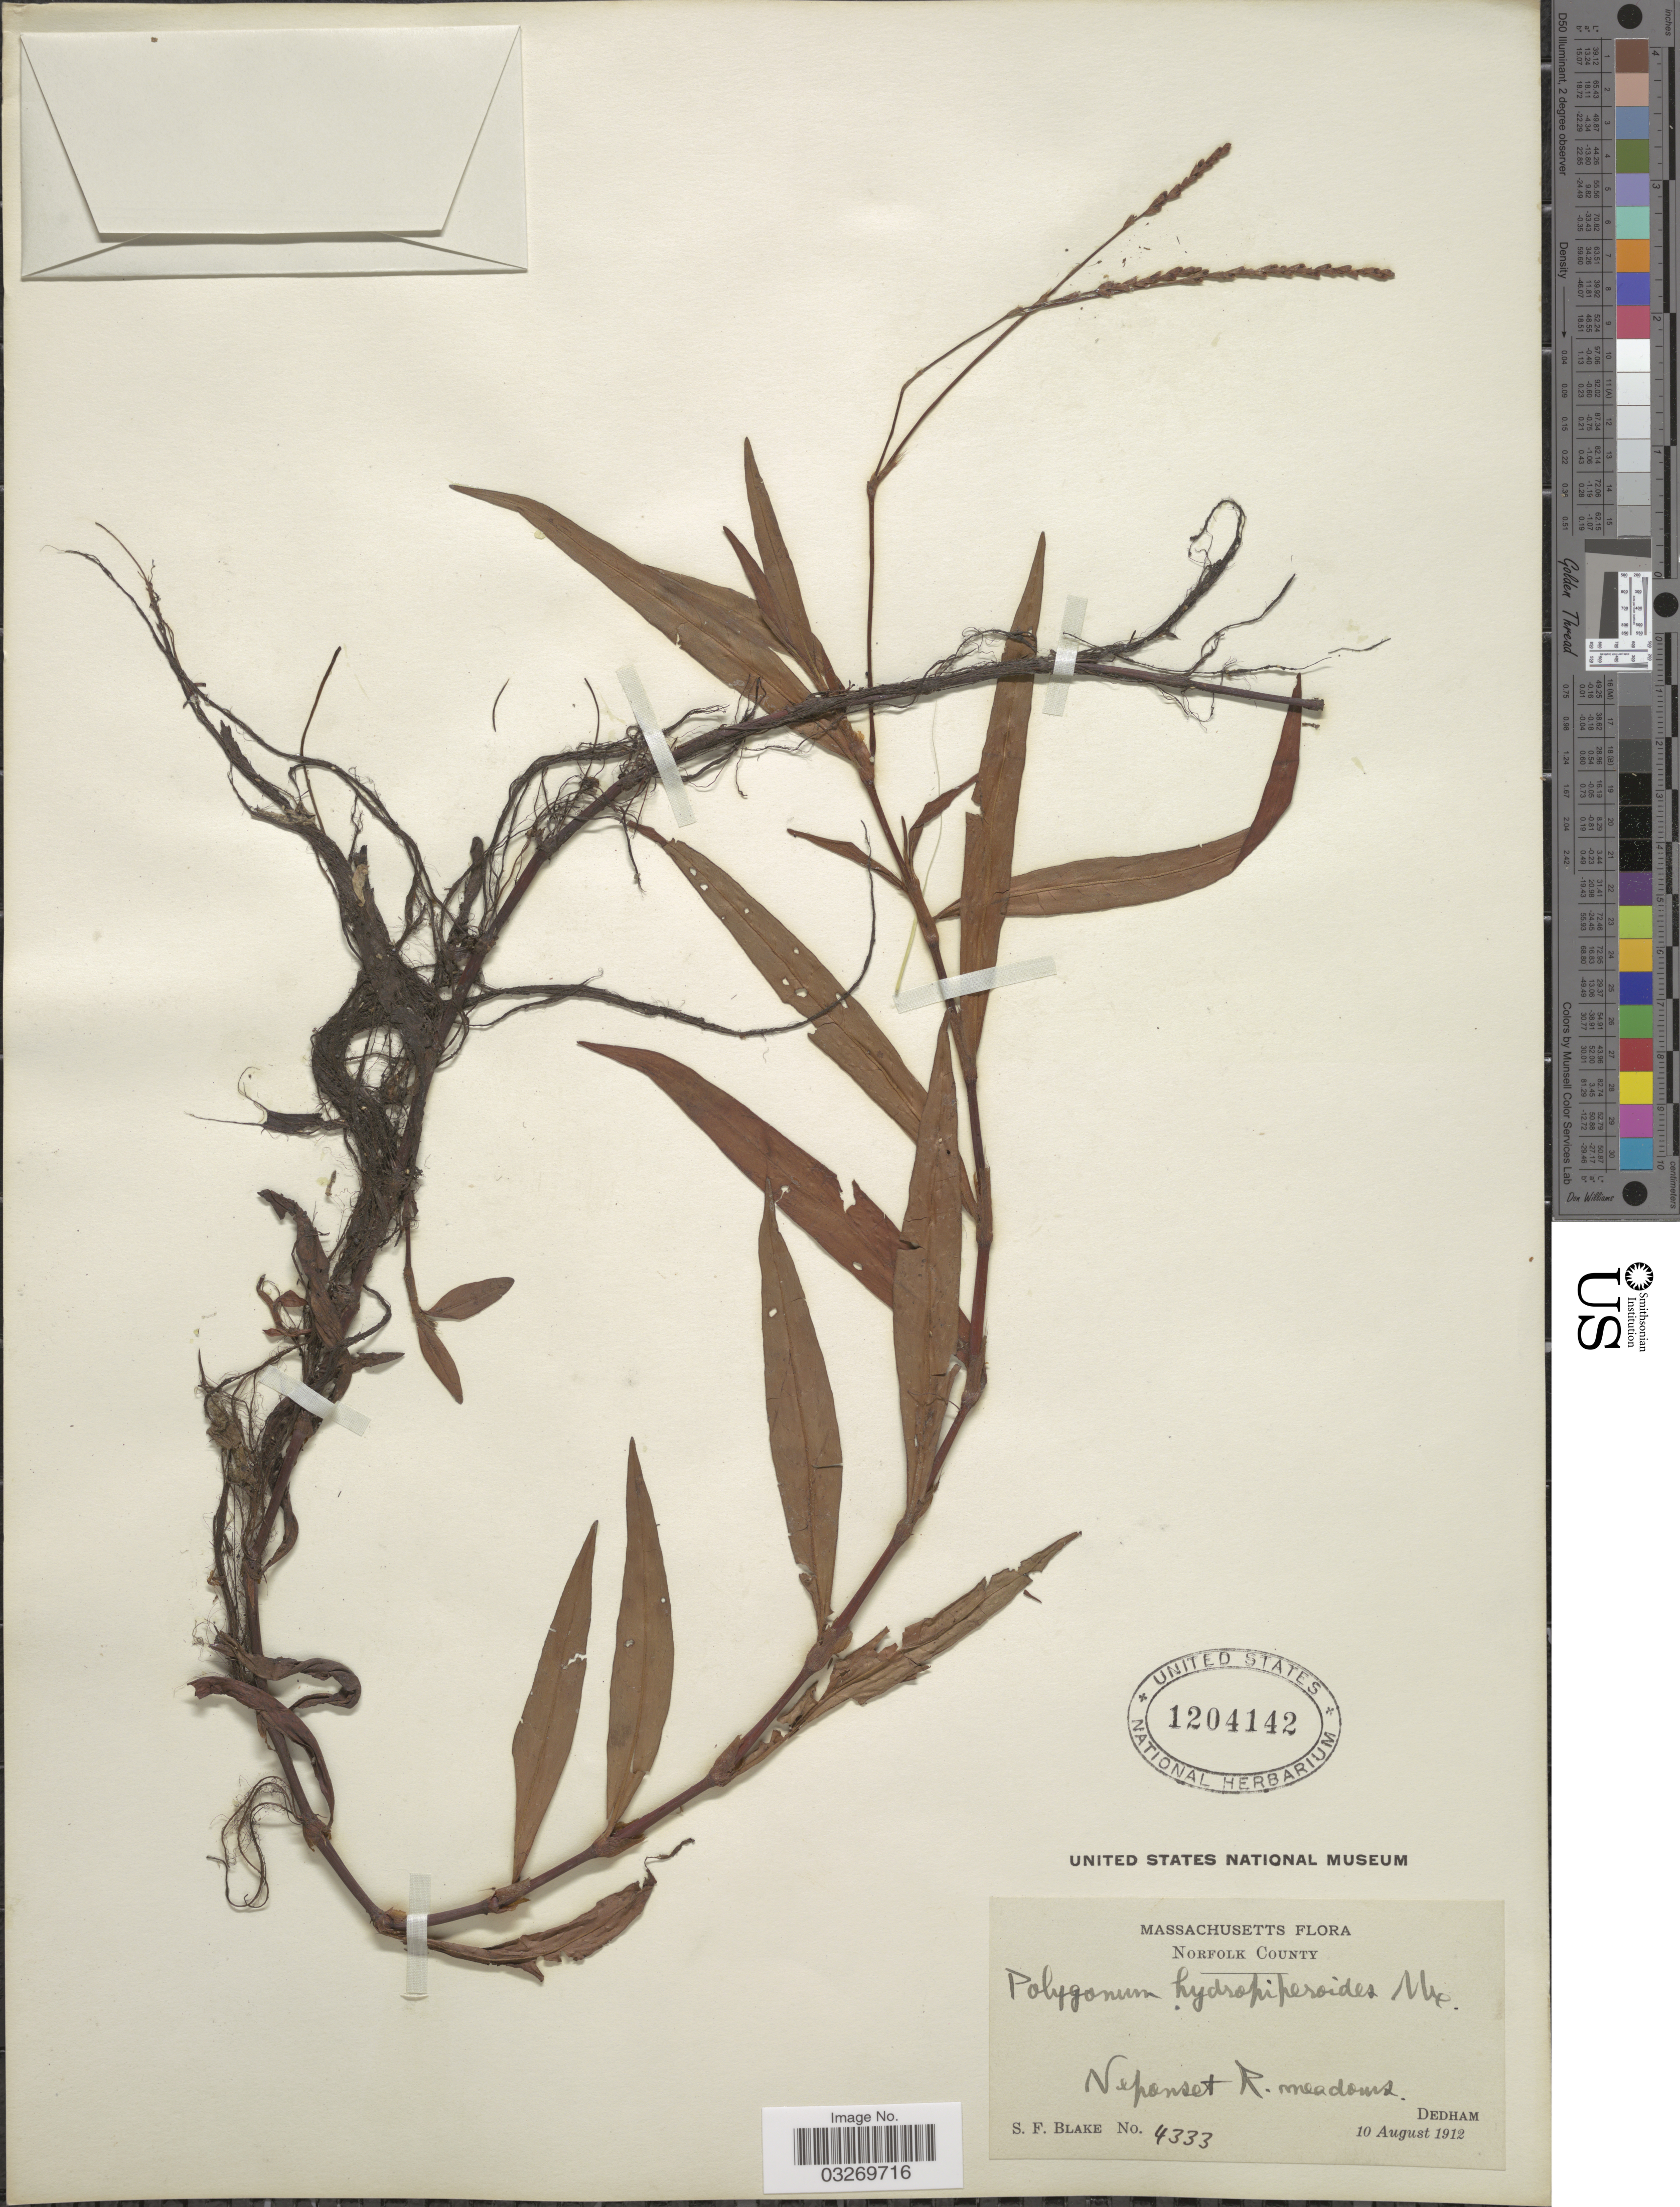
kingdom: Plantae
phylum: Tracheophyta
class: Magnoliopsida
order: Caryophyllales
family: Polygonaceae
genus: Persicaria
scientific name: Persicaria hydropiperoides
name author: (Michx.) Small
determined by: Atha, D. E.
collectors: S. Blake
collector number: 4333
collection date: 1912-08-10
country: United States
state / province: Massachusetts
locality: Norfolk County. Neponset R. meadows. Dedham.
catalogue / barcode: US 1204142